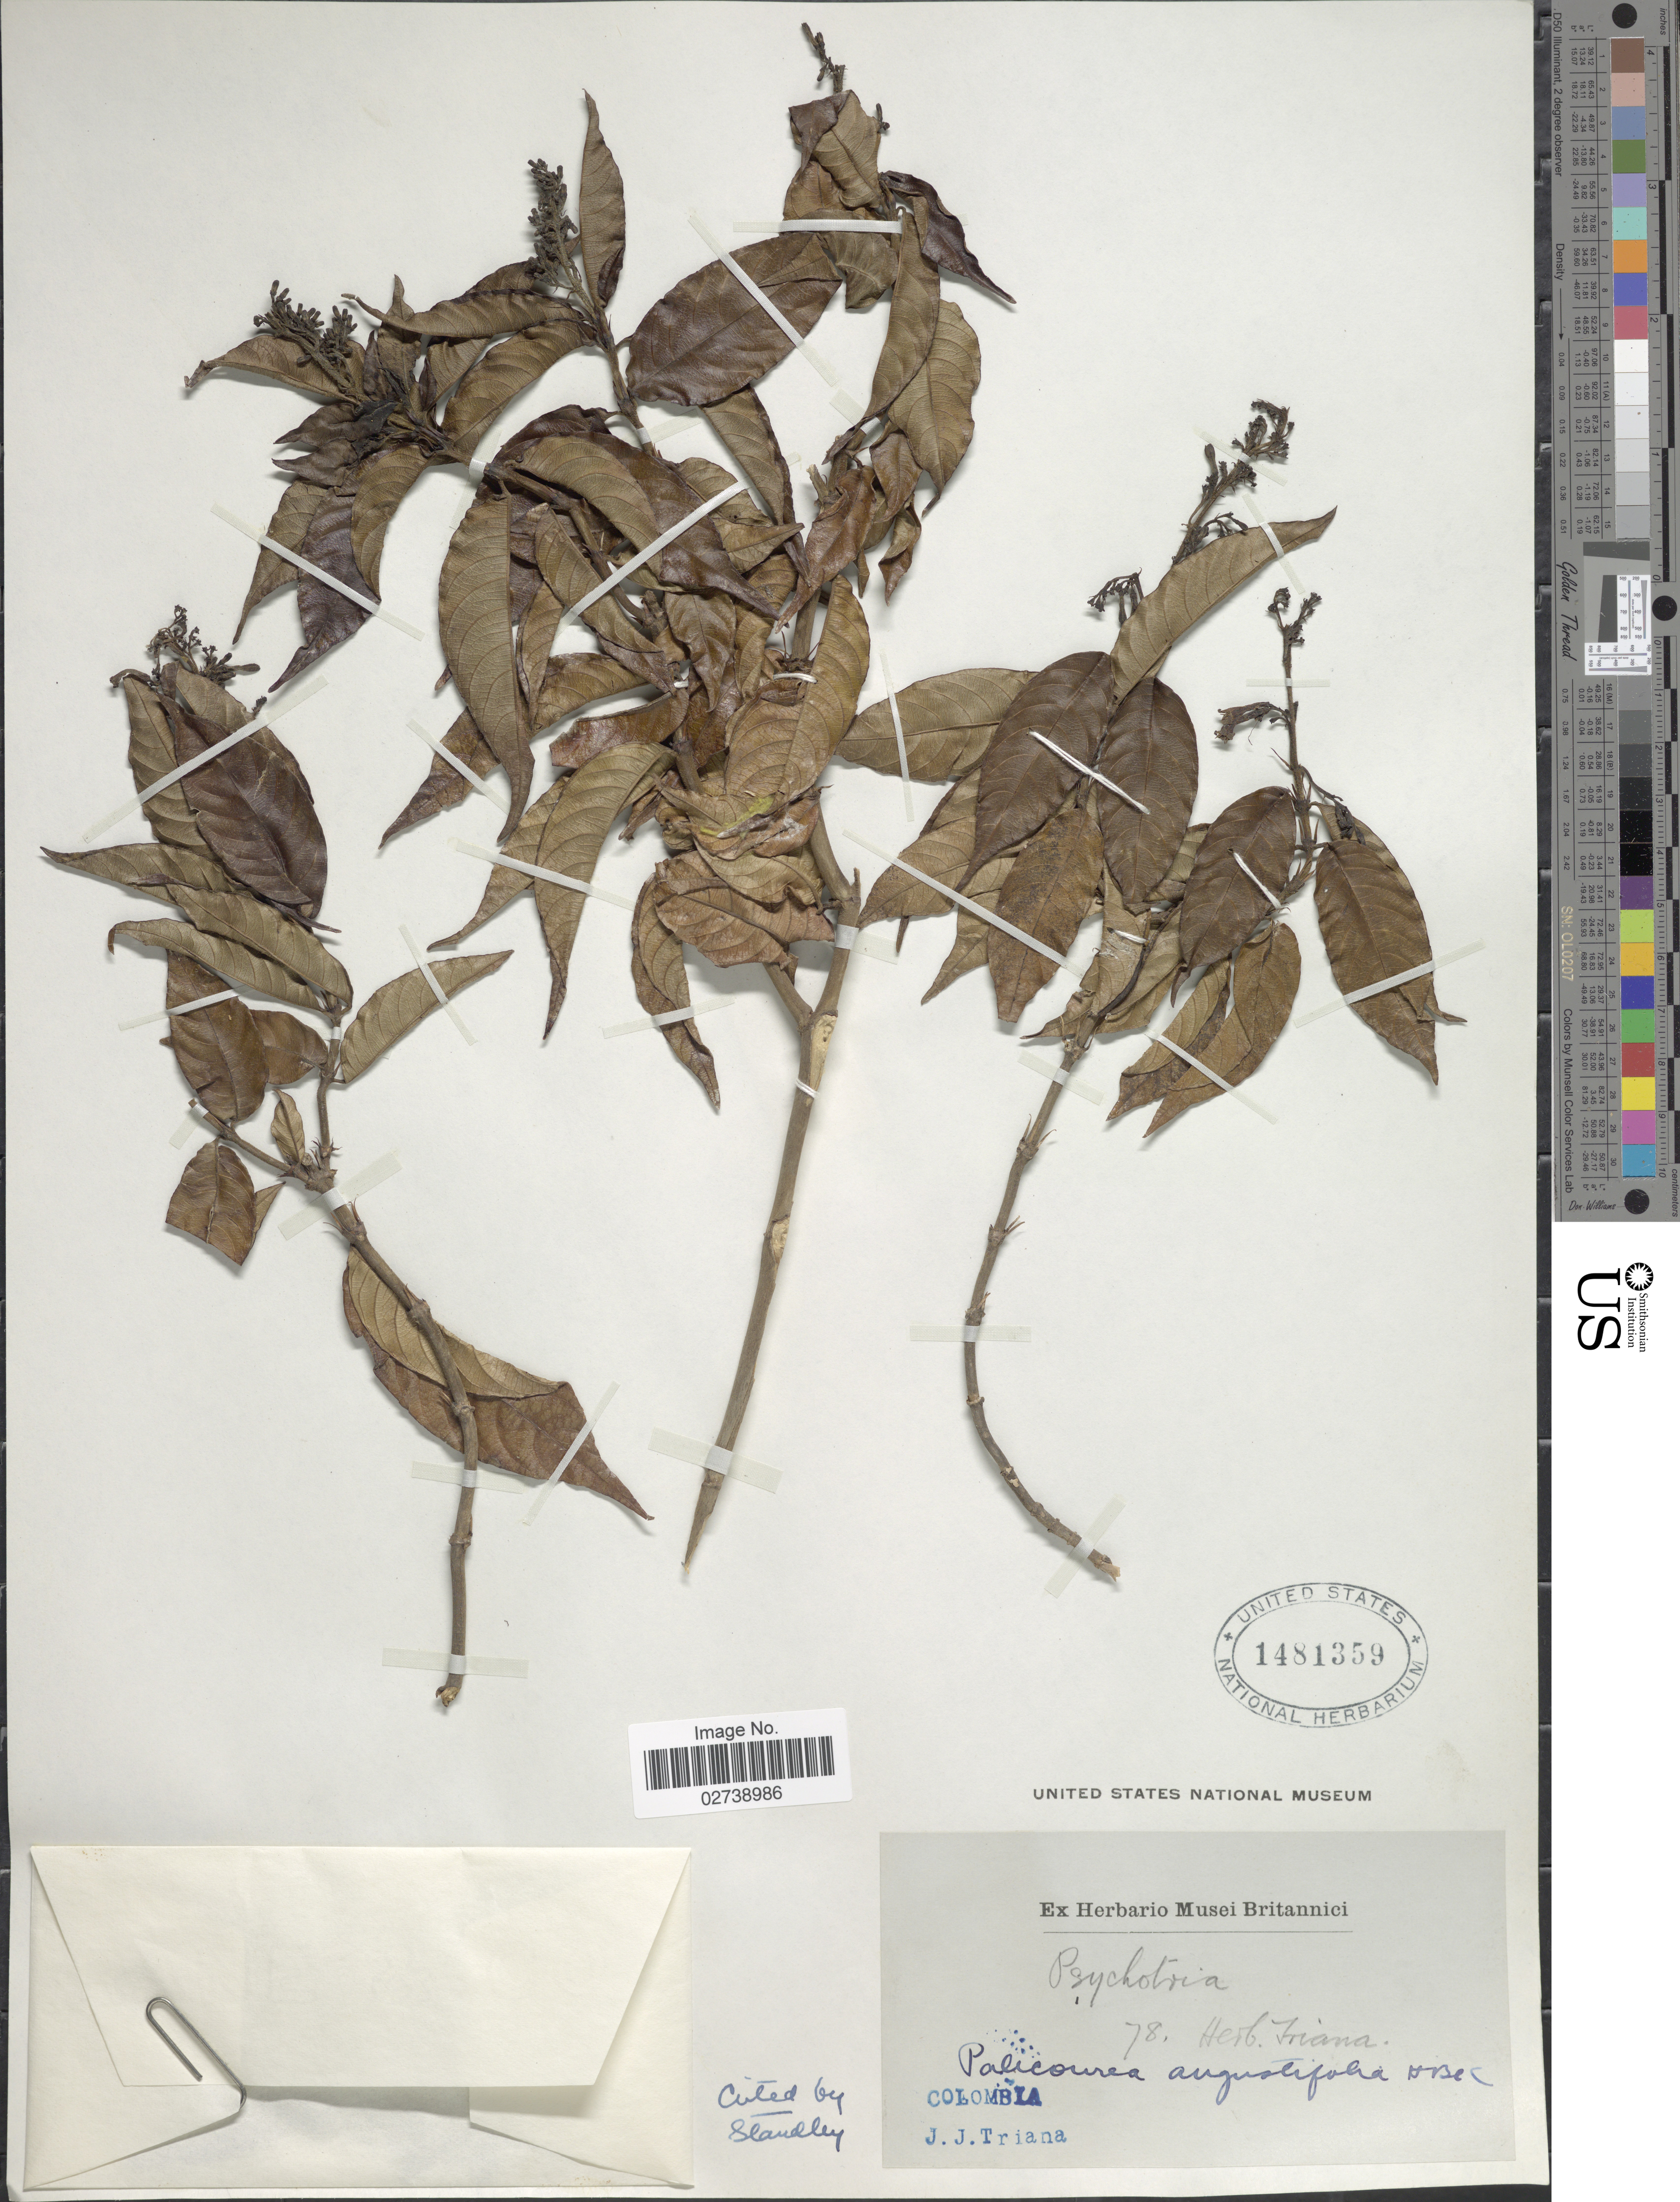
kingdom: Plantae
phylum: Tracheophyta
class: Magnoliopsida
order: Gentianales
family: Rubiaceae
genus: Palicourea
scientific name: Palicourea angustifolia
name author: Kunth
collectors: J. J. Triana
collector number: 78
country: Colombia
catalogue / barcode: US 1481359